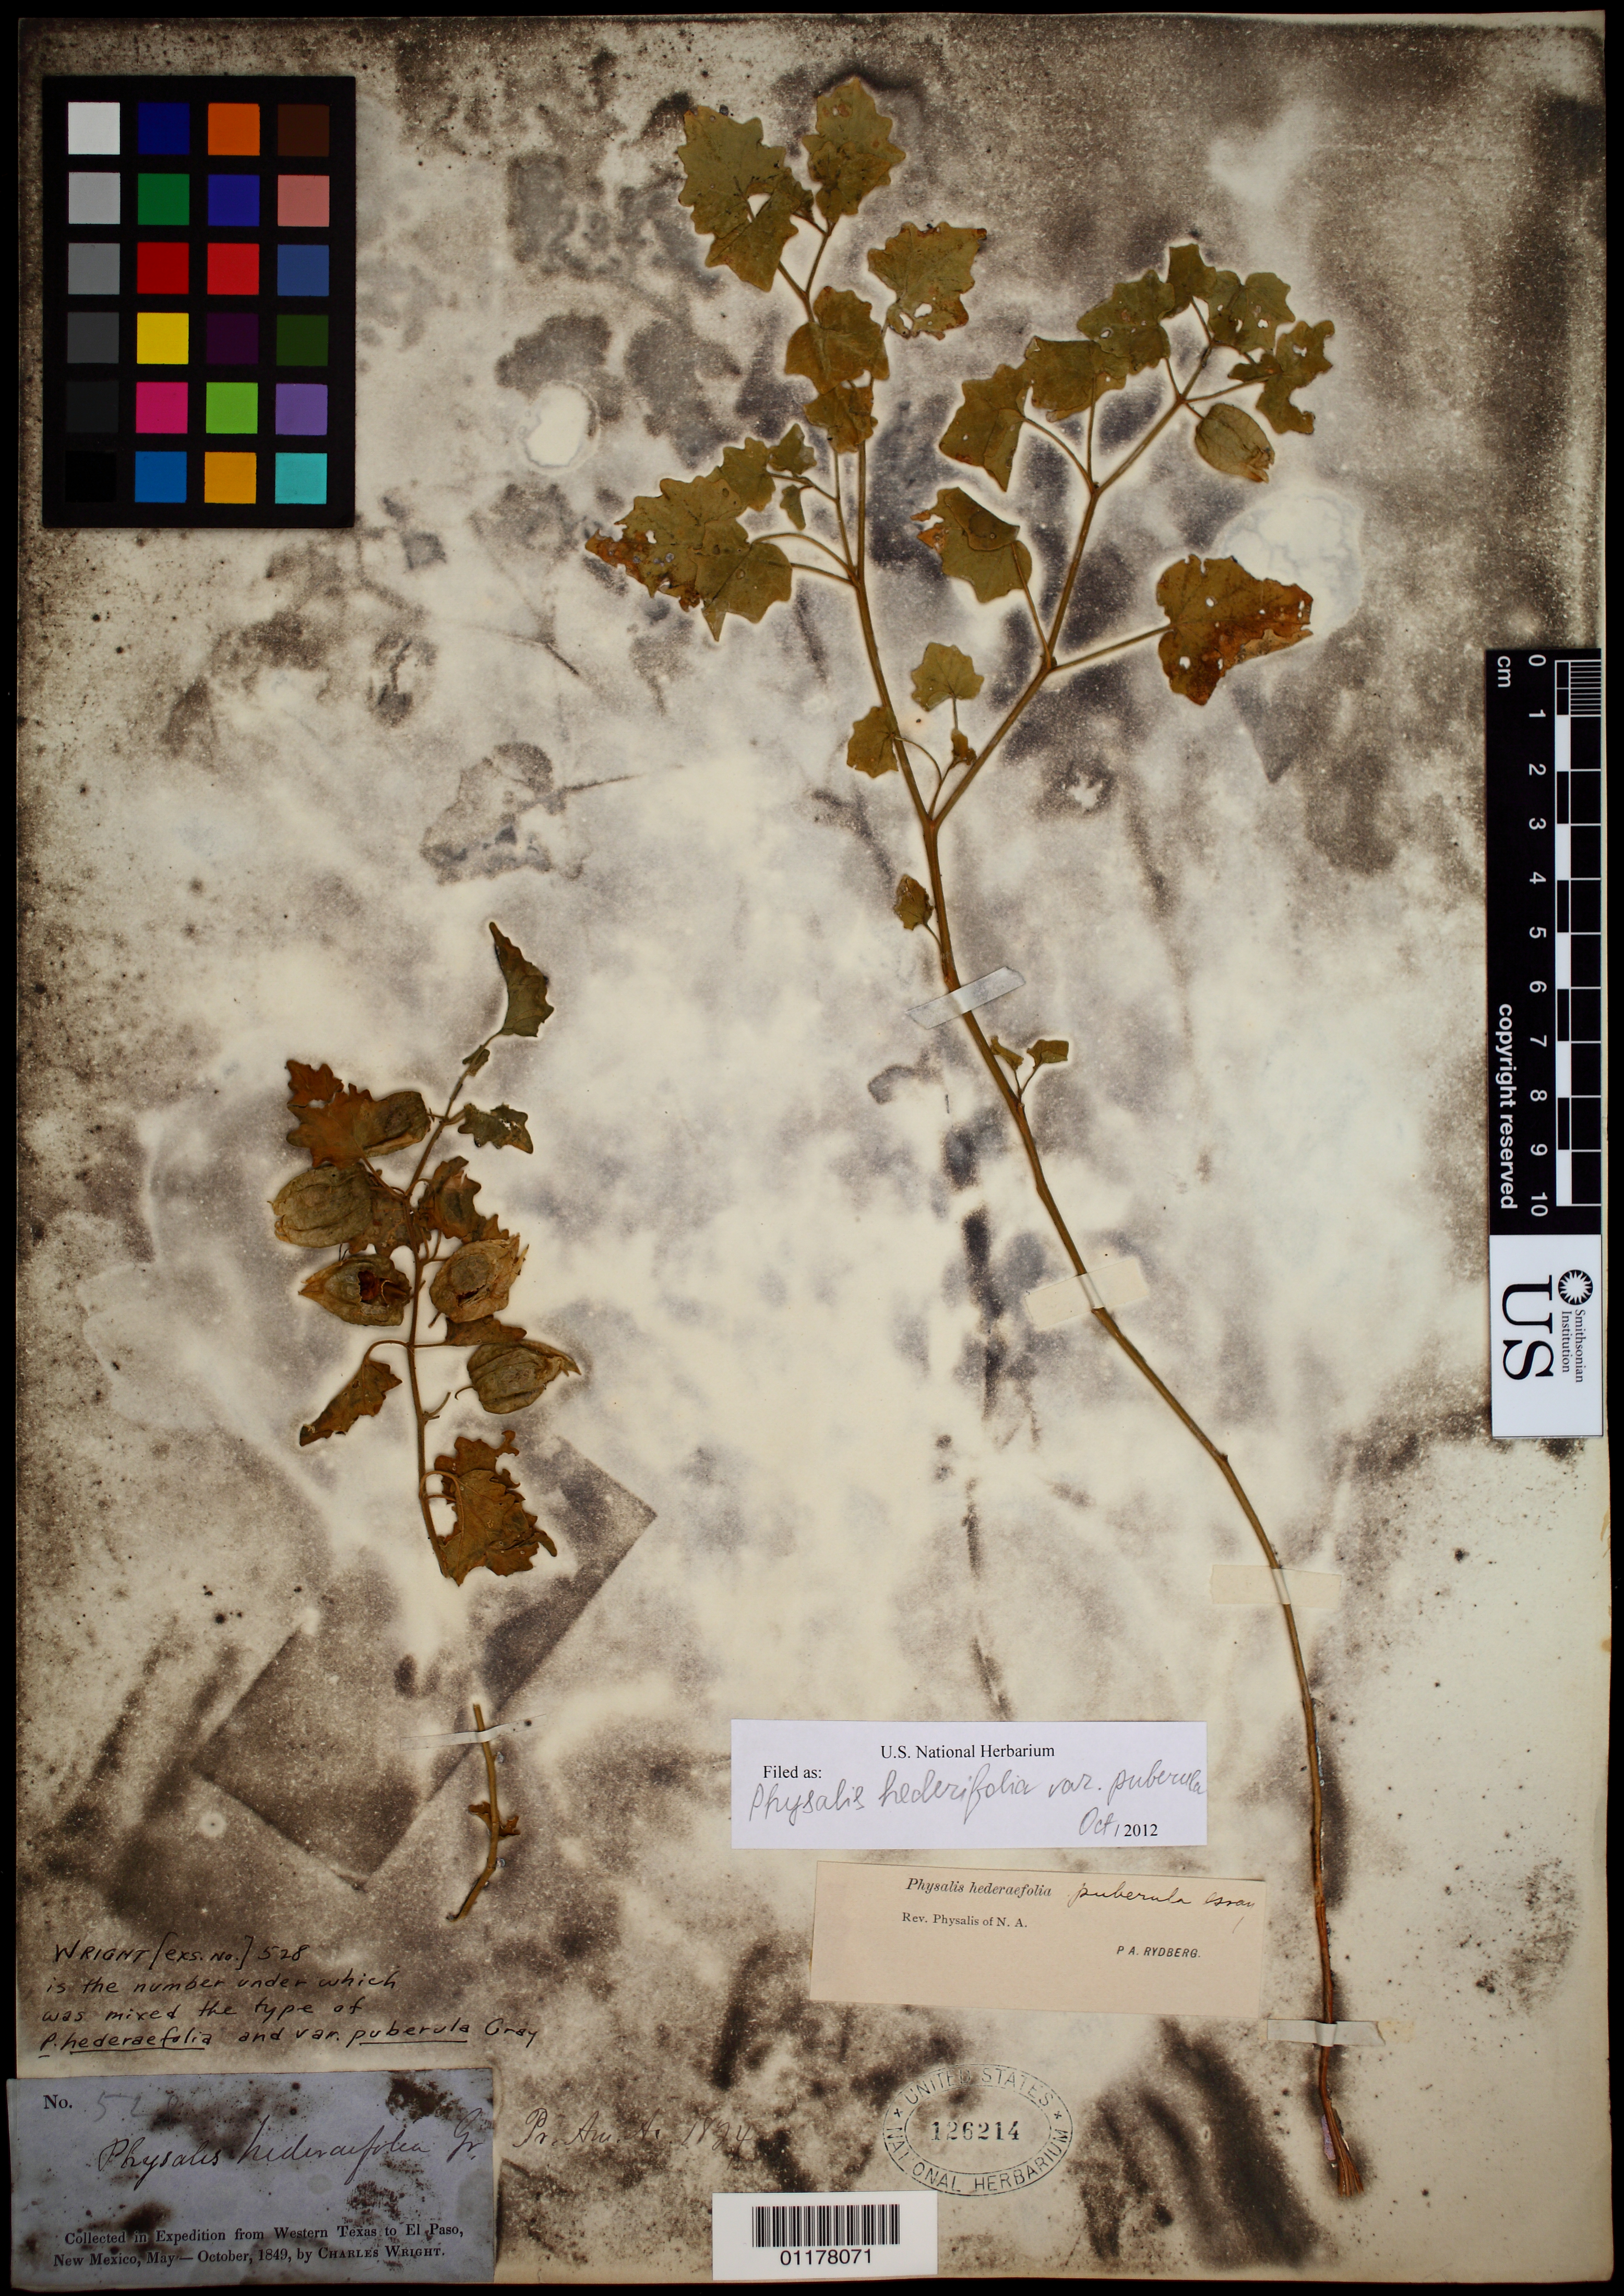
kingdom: Plantae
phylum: Tracheophyta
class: Magnoliopsida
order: Solanales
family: Solanaceae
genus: Physalis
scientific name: Physalis hederifolia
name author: A. Gray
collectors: C. Wright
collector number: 528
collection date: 1849-05/1849-10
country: United States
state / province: New Mexico / Texas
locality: from Western Texas to El Paso, New Mexico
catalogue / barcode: US 126214